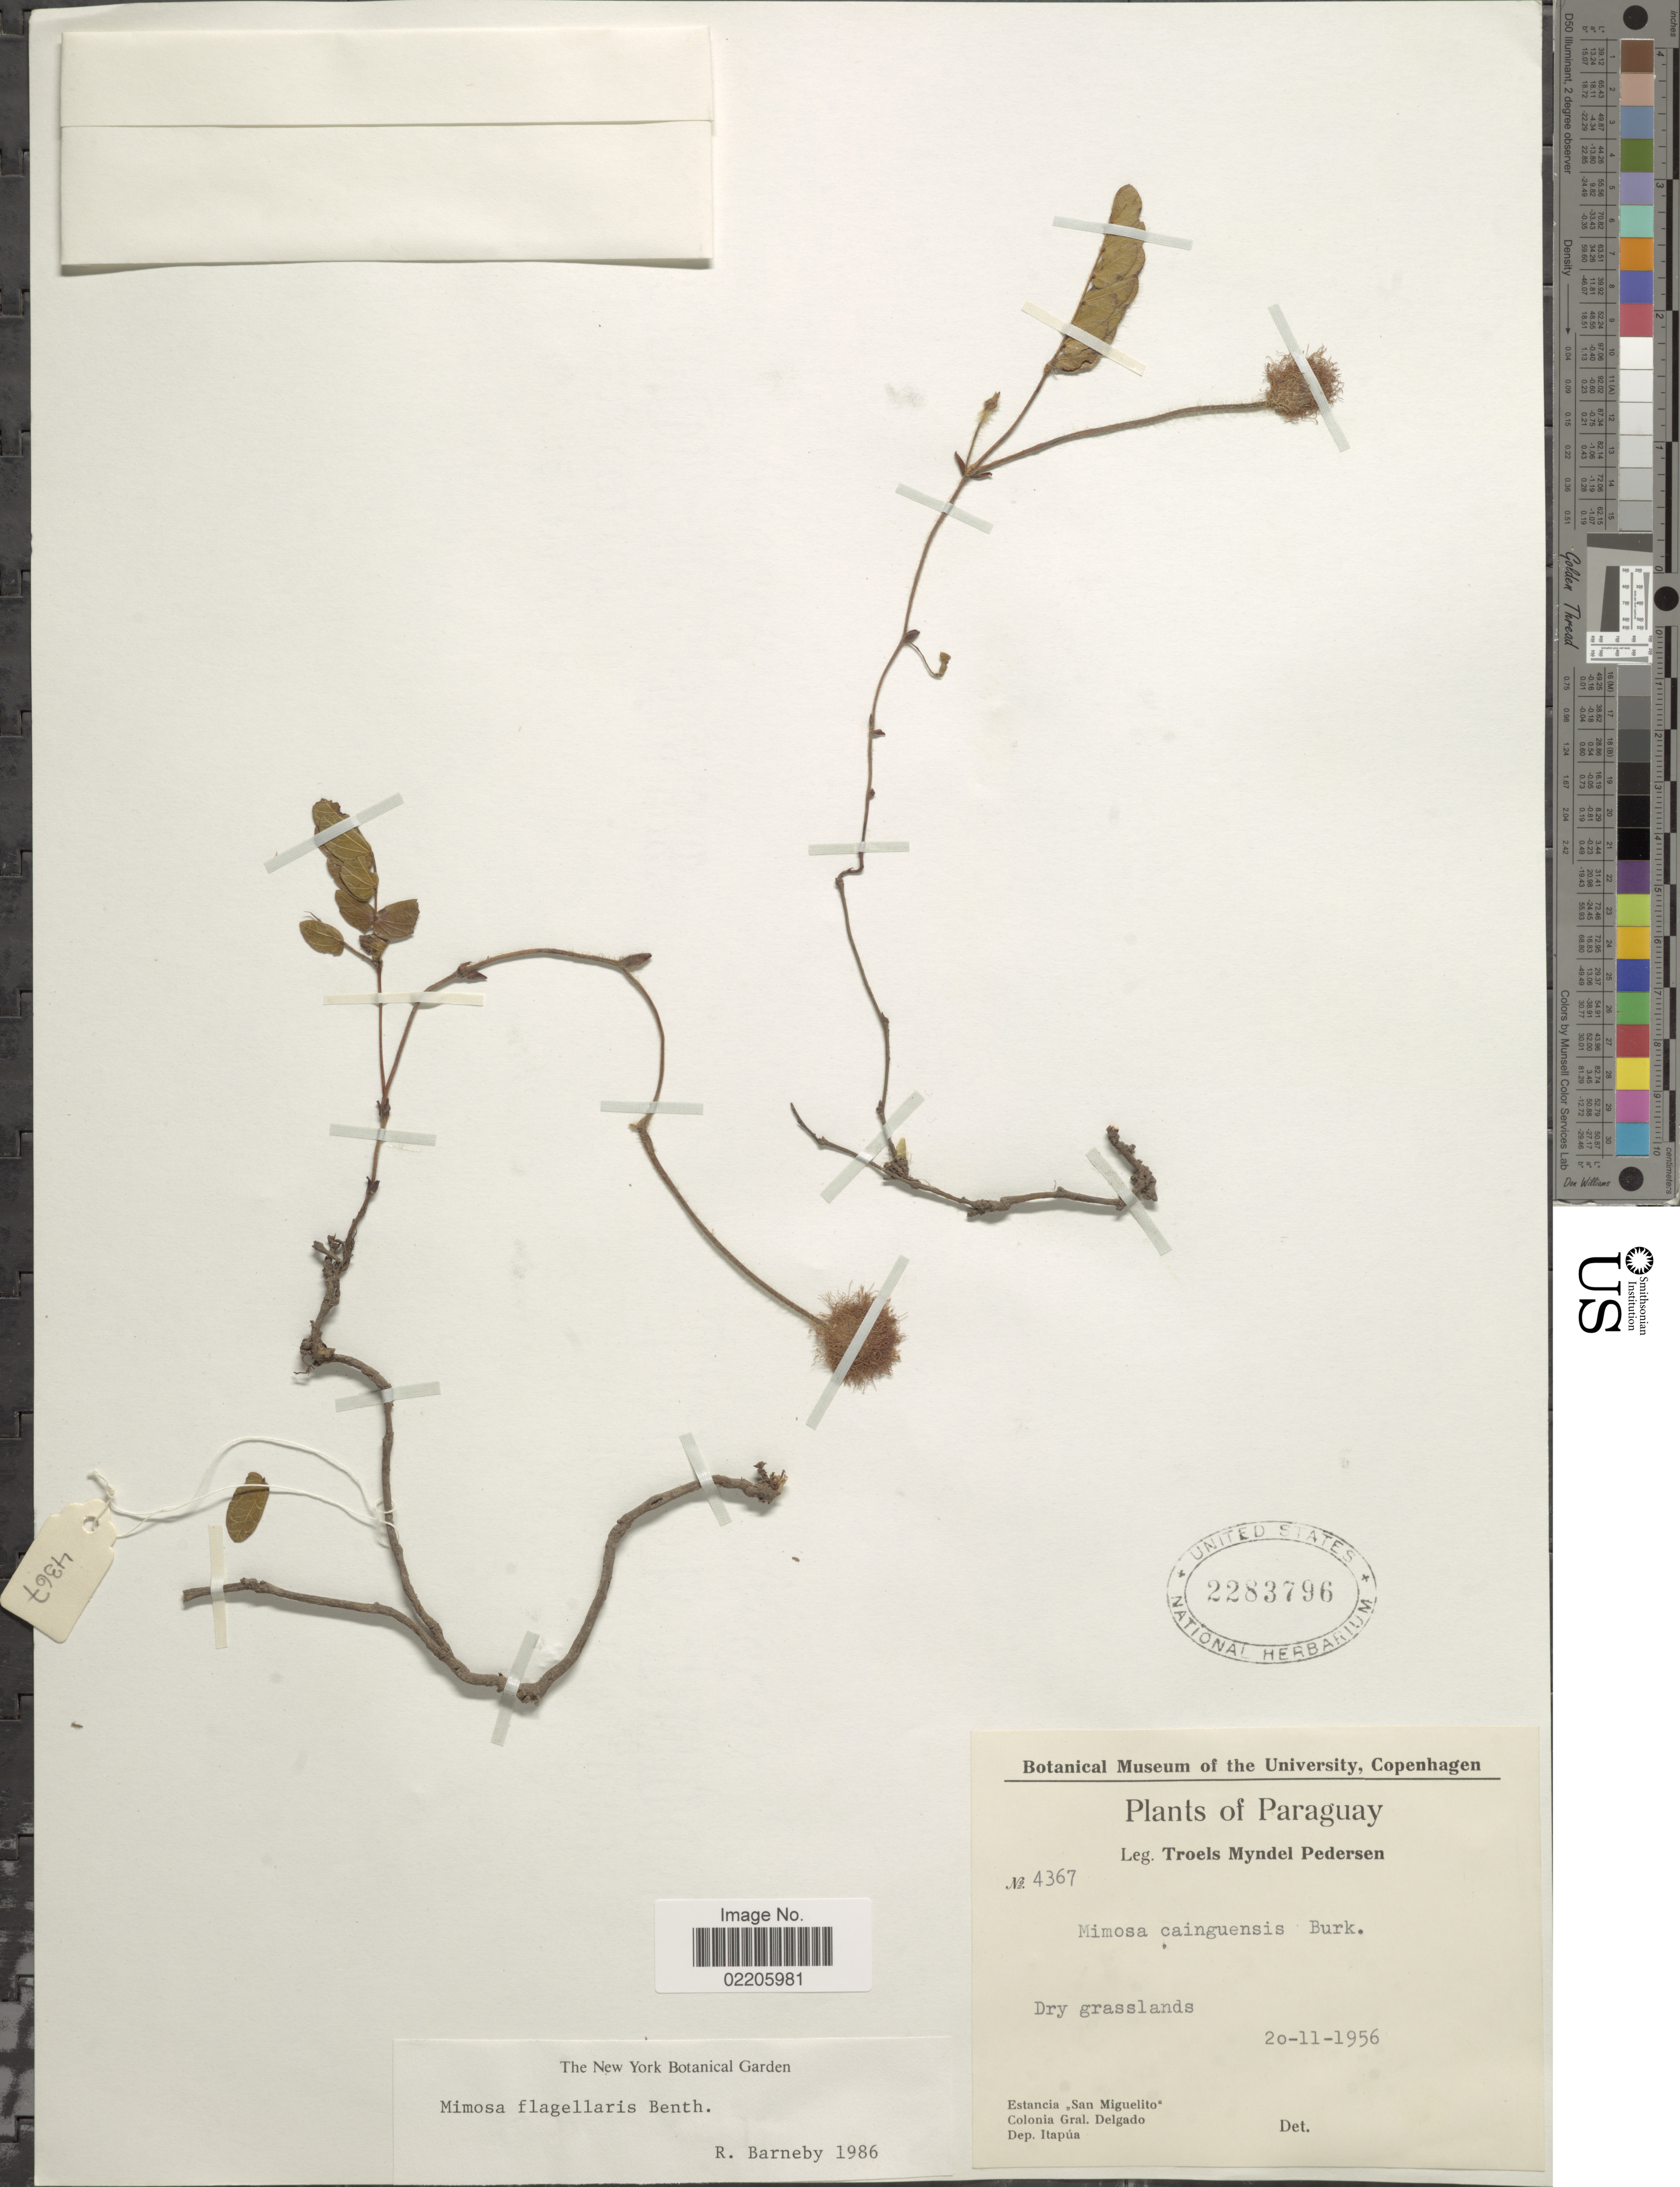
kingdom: Plantae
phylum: Tracheophyta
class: Magnoliopsida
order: Fabales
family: Fabaceae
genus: Mimosa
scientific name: Mimosa flagellaris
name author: Benth.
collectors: T. Pederson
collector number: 4367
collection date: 1956-11-20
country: Paraguay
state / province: Itapua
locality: Estancia "San Miguelito". Colonia Gral. Delgado. Dept. Itapua. dry grasslands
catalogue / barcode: US 2283796